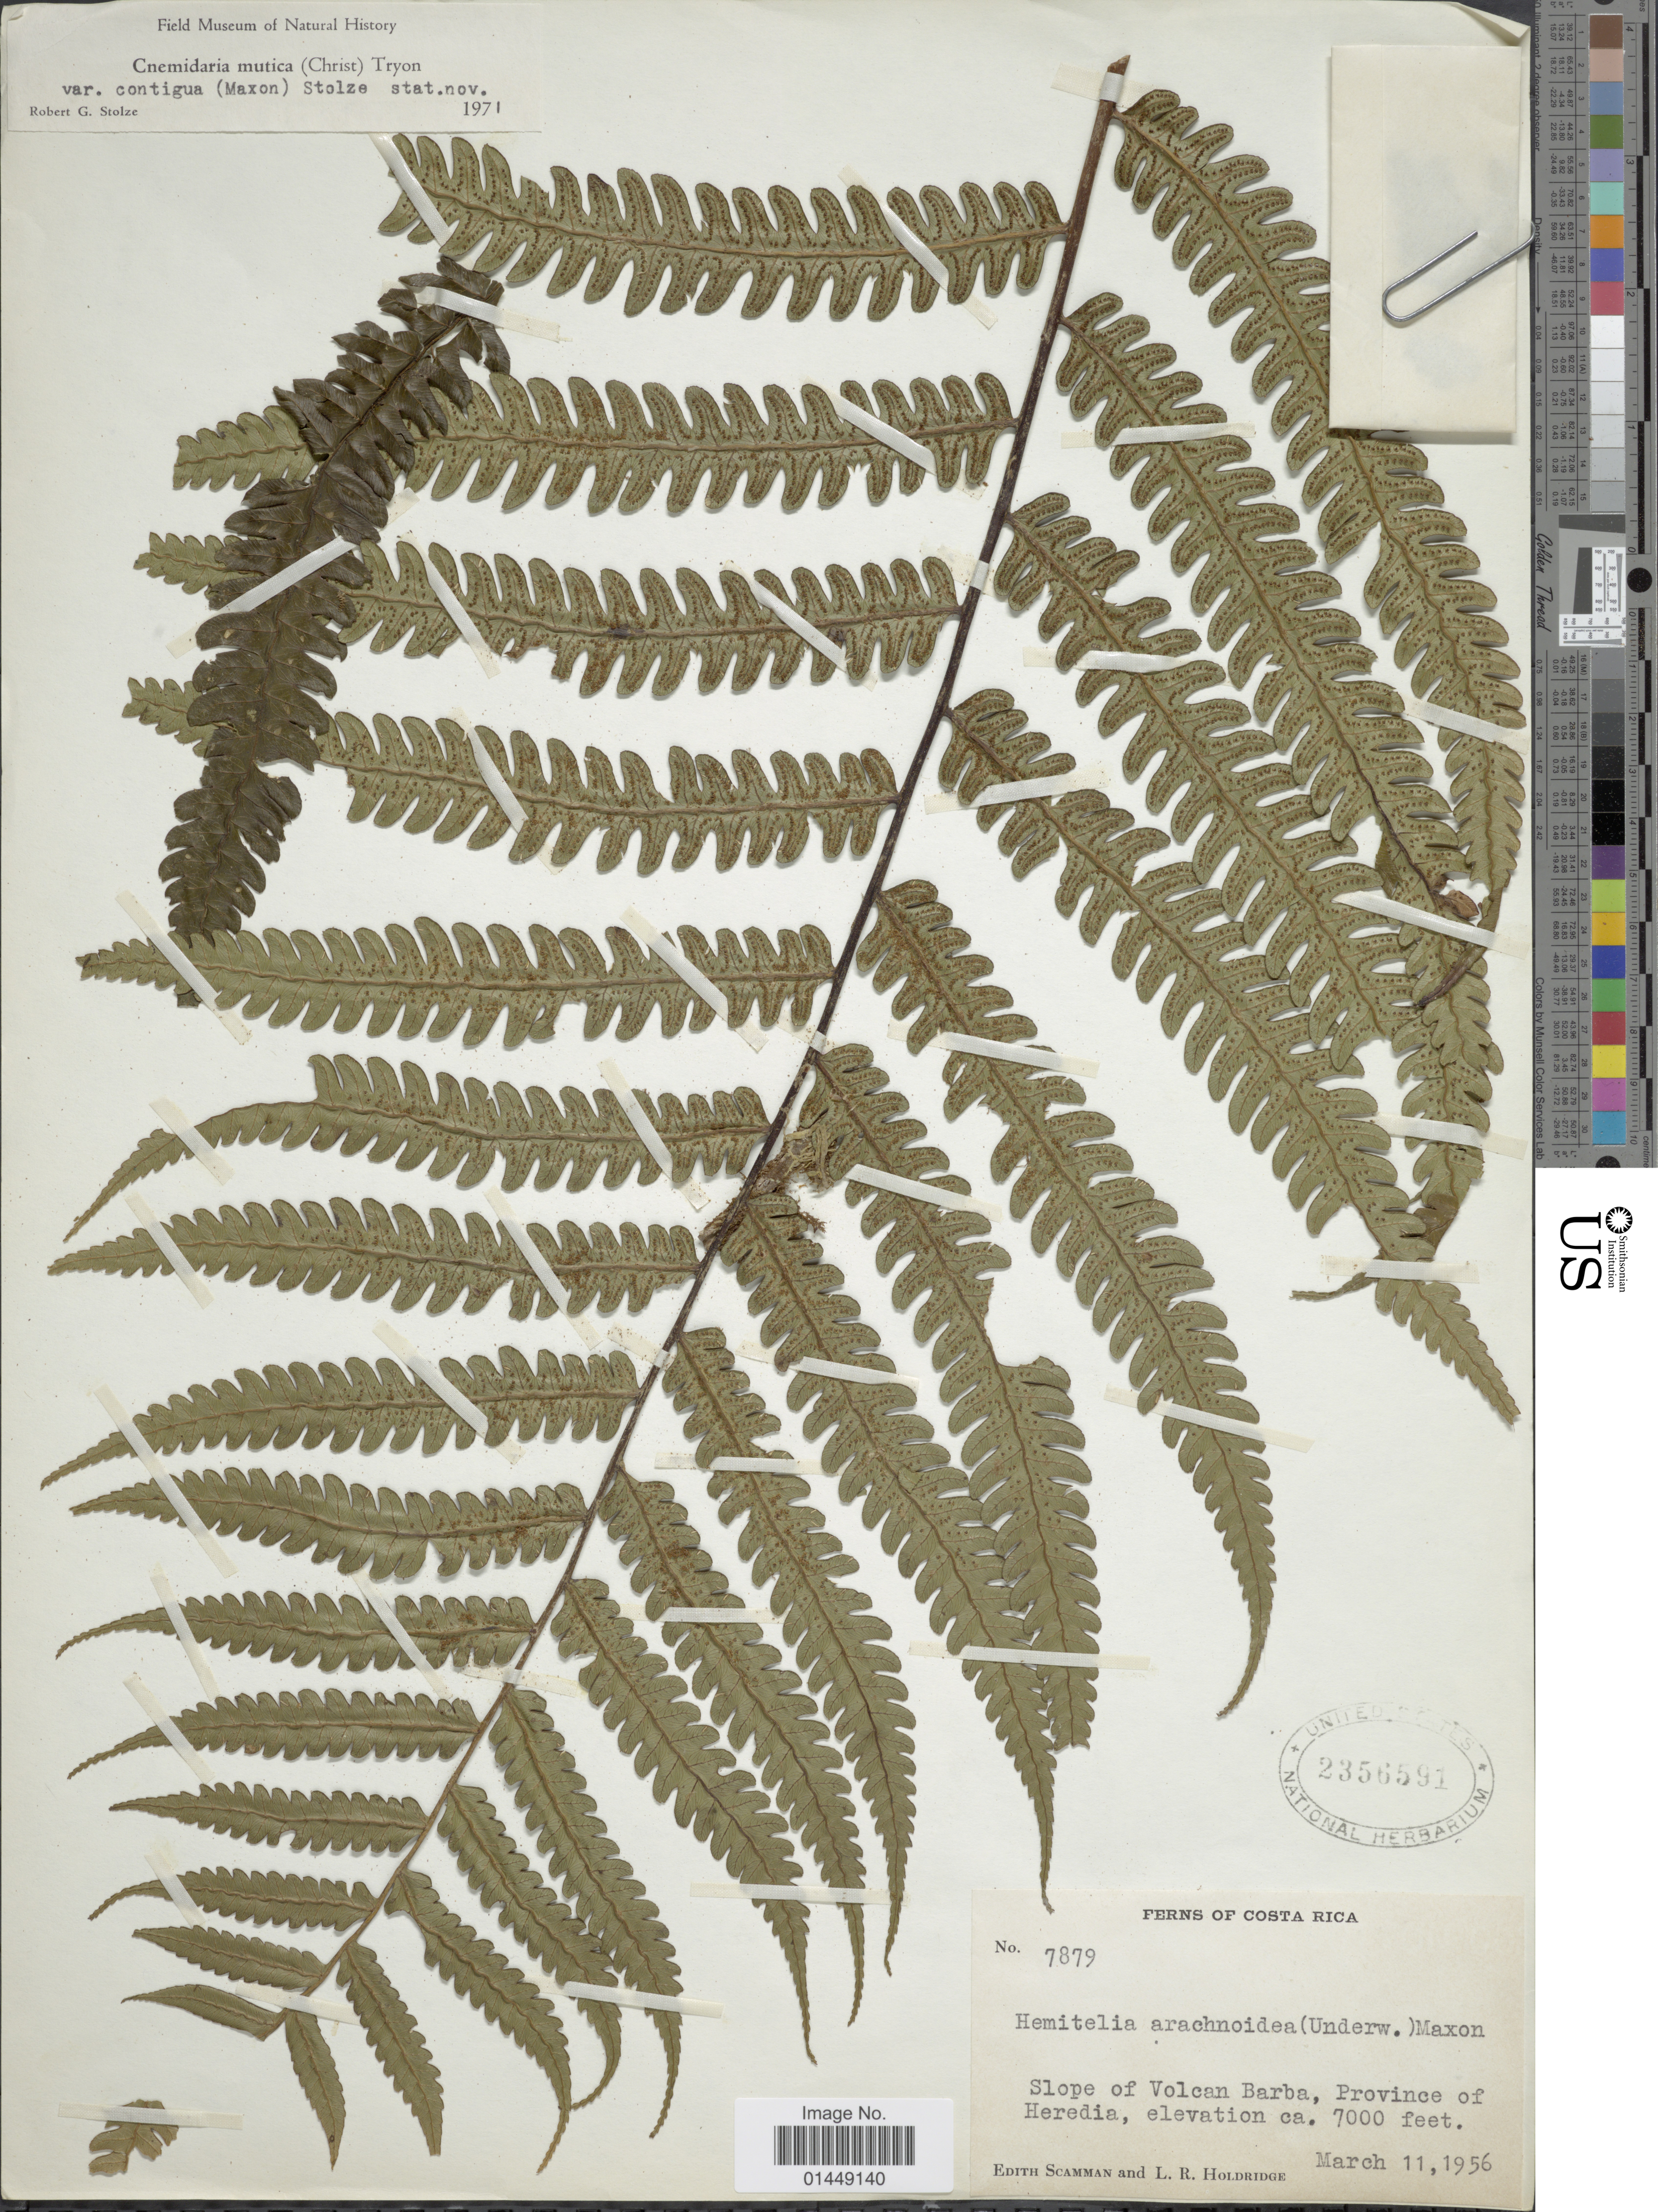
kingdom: Plantae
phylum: Tracheophyta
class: Polypodiopsida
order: Cyatheales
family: Cyatheaceae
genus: Cyathea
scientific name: Cyathea mutica var. contigua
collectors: E. Scamman & L. Holdridge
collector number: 7879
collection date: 1956-03-11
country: Costa Rica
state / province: Heredia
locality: Slope of Volcan Barba, Province of Heredia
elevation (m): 2134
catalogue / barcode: US 2356591